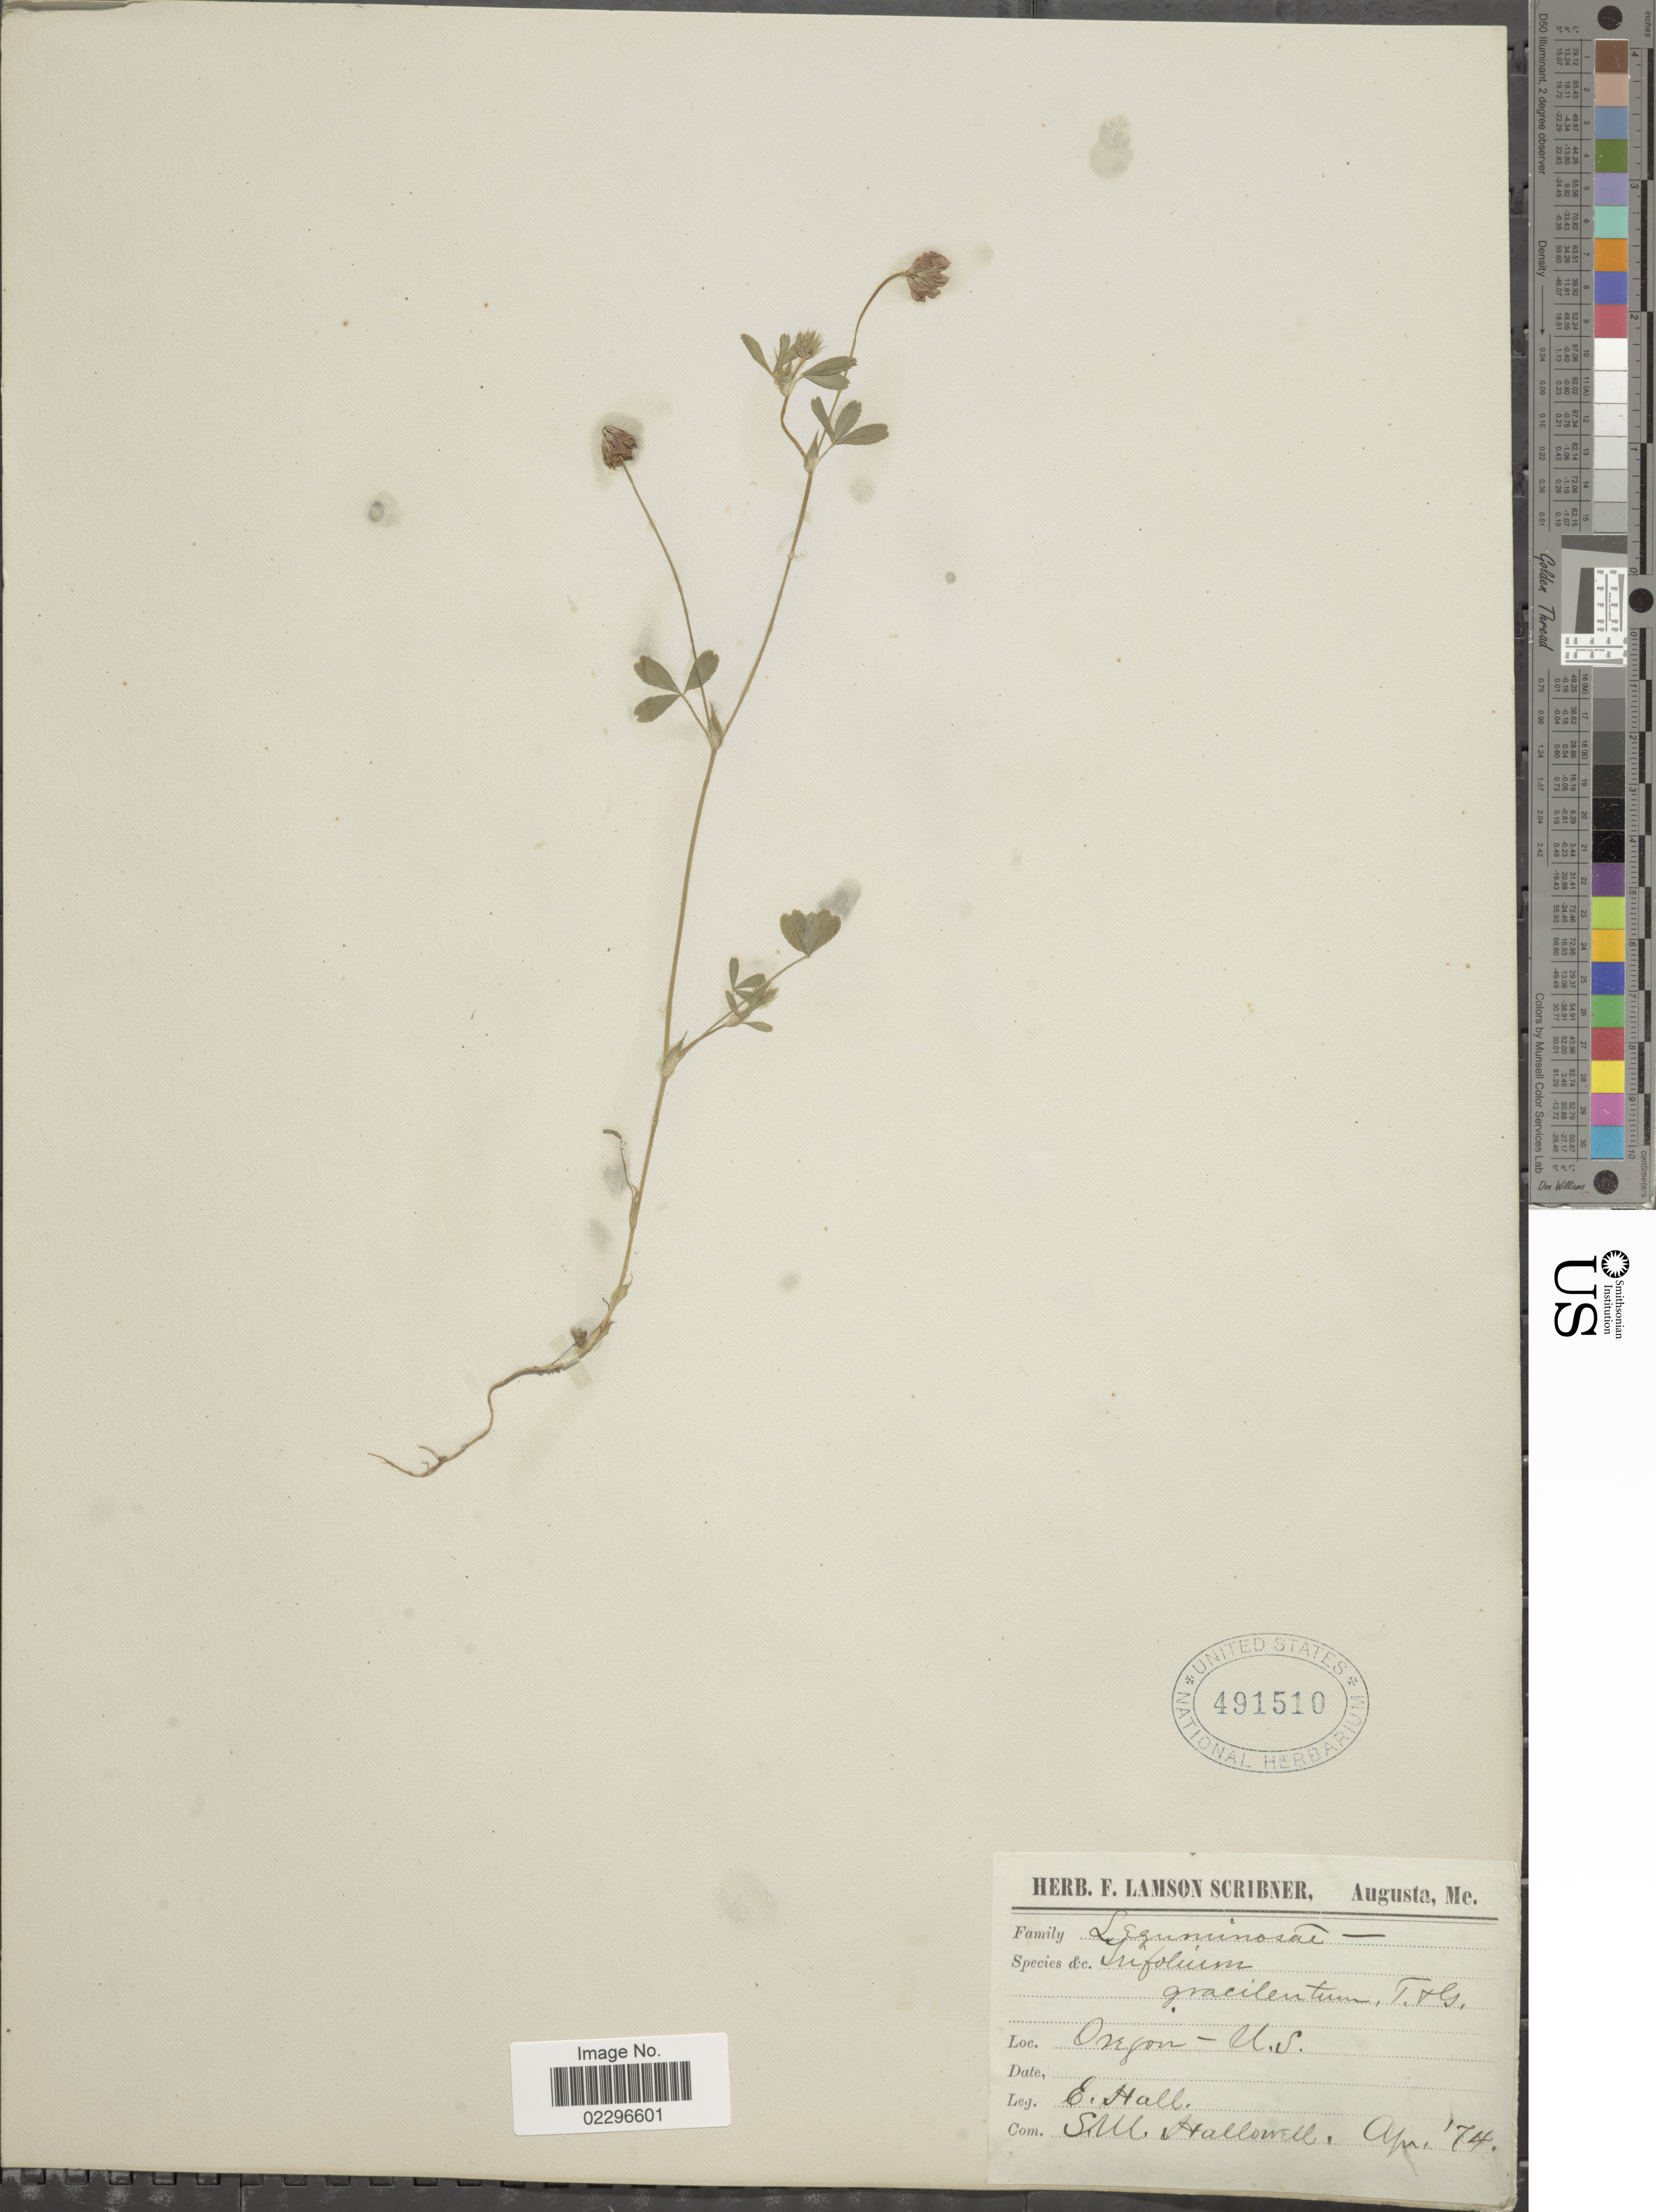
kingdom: Plantae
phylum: Tracheophyta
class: Magnoliopsida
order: Fabales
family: Fabaceae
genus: Trifolium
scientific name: Trifolium hallii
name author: Howell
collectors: E. Hall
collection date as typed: Transcribed d/m/y: /4/74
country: United States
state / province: Oregon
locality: Oregon, U. S.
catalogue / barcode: US 491510